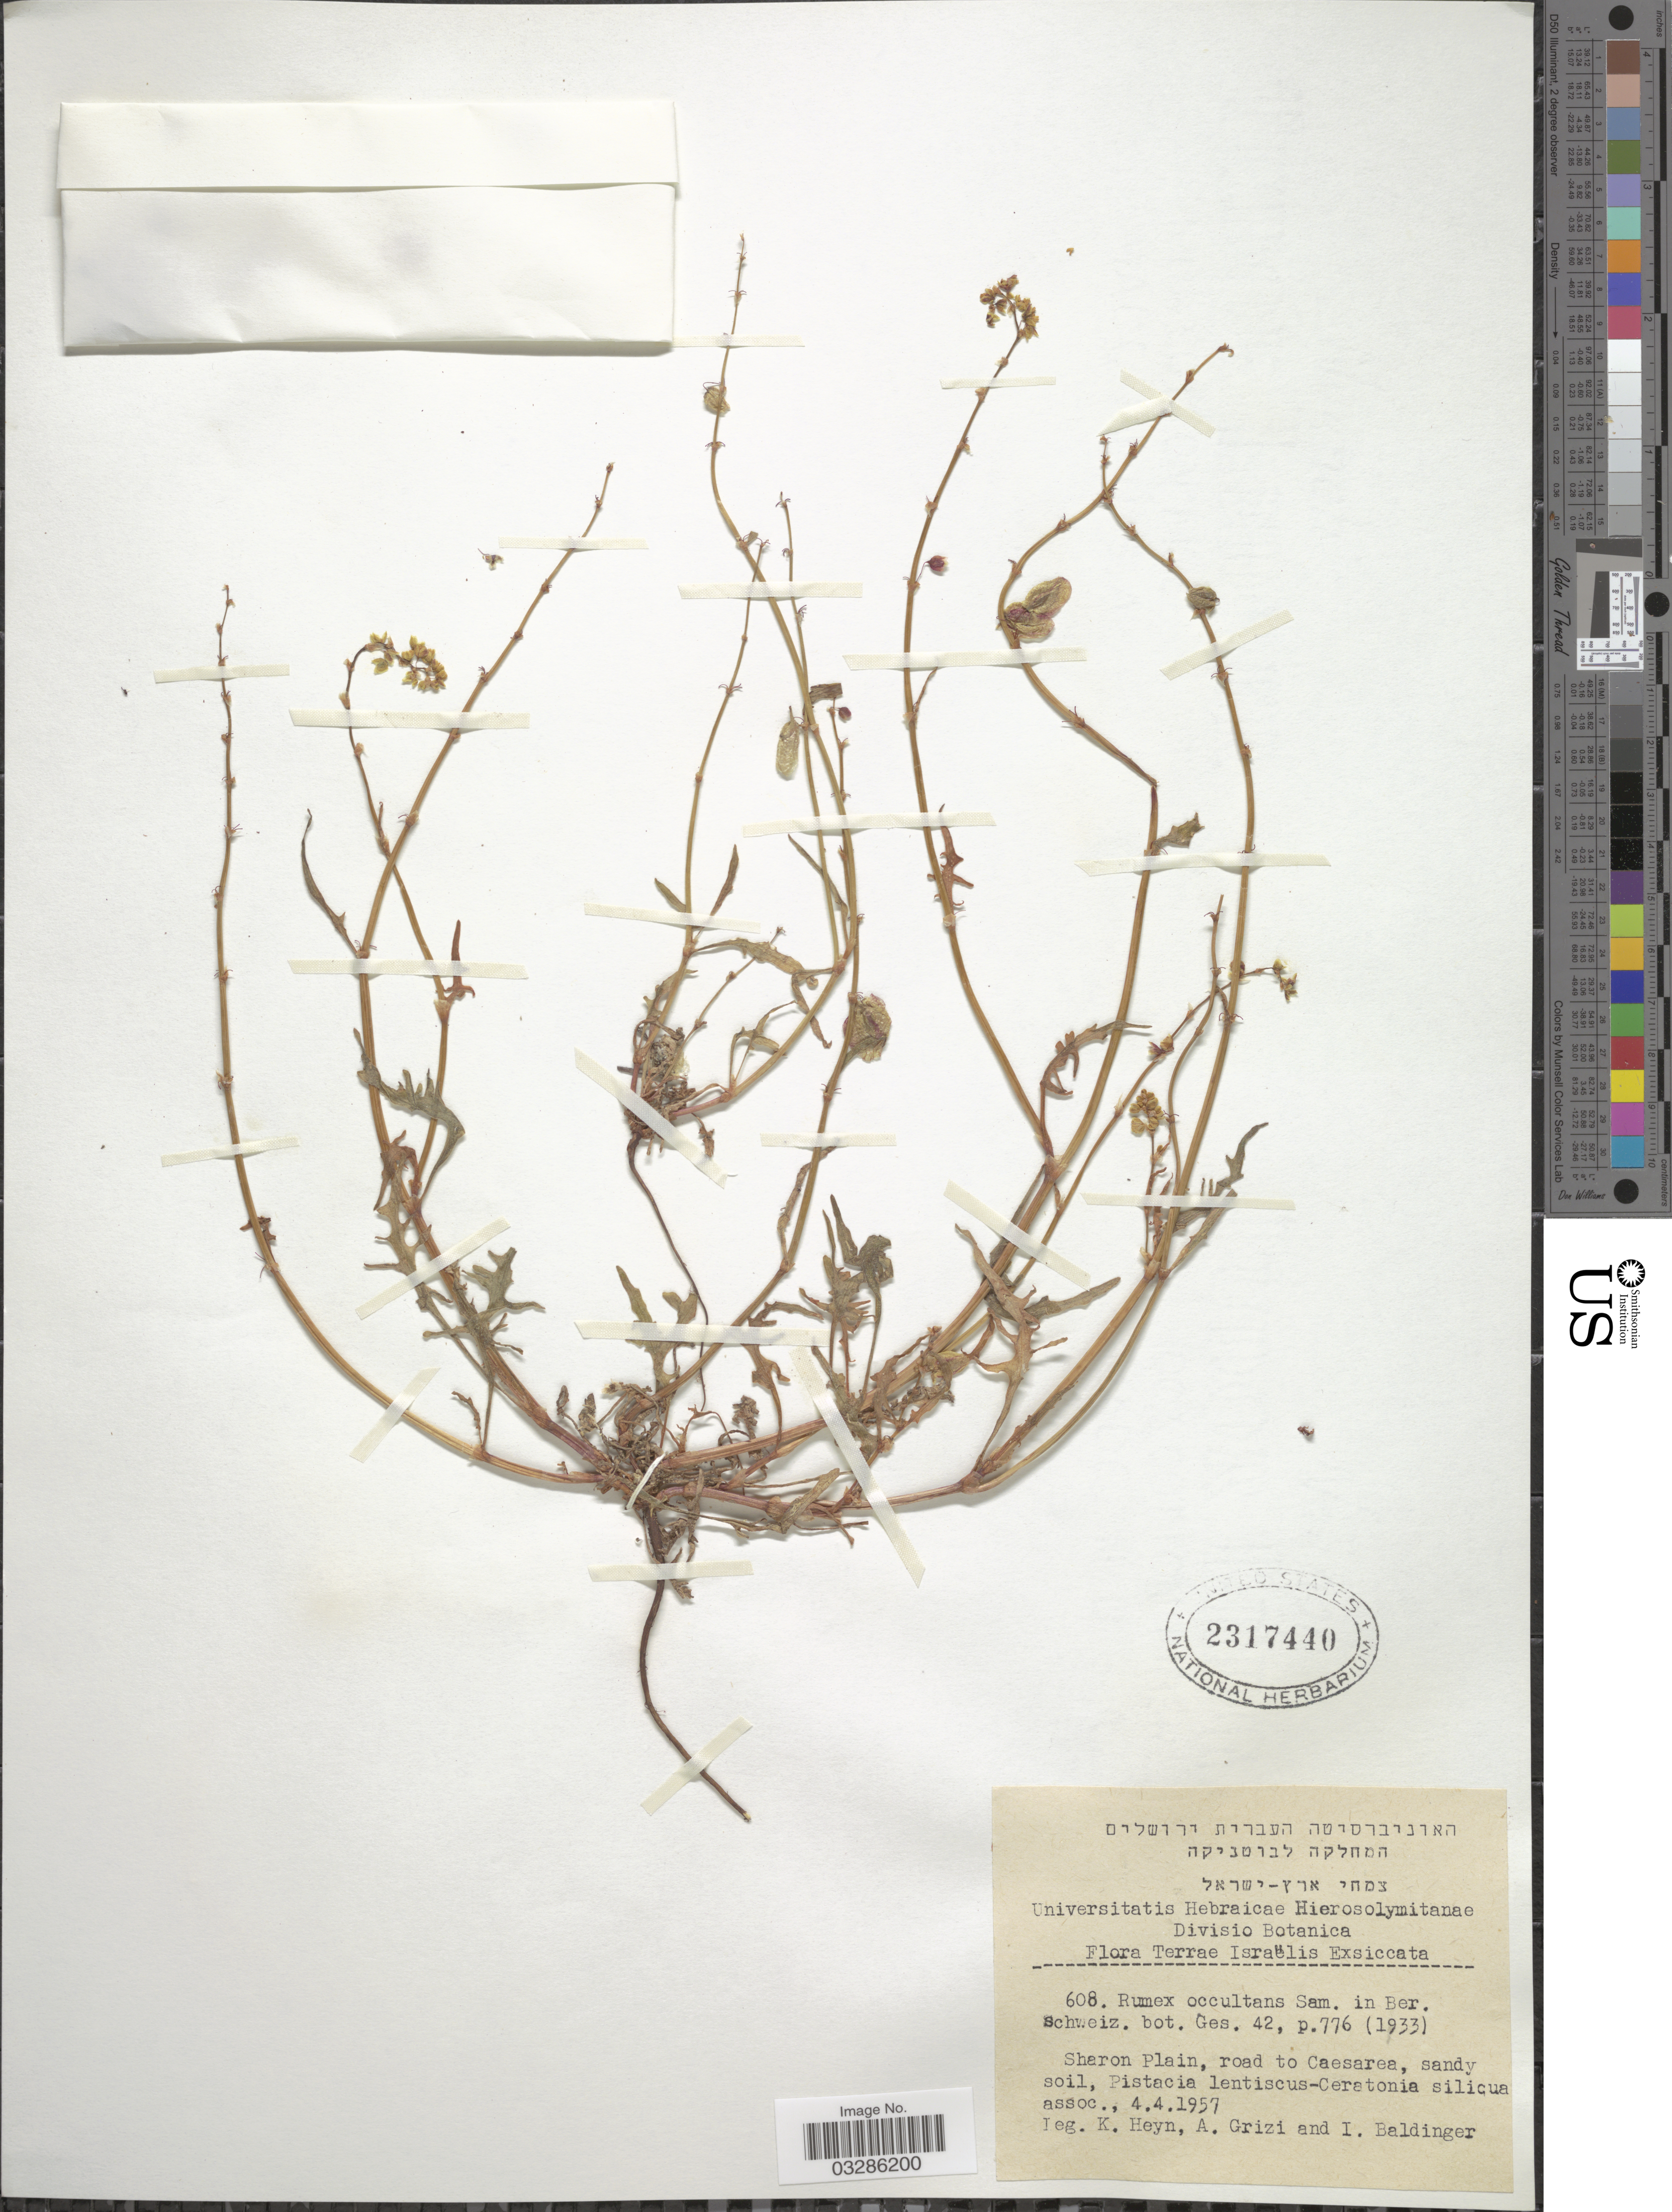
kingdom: Plantae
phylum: Tracheophyta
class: Magnoliopsida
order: Caryophyllales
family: Polygonaceae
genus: Rumex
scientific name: Rumex occultans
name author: Sam.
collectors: K. Heyn, A. Grizi & I. Baldinger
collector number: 608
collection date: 1957-04-04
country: Israel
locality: Terrae Israëlis. Sharon Plain, road to Caesarea.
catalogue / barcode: US 2317440